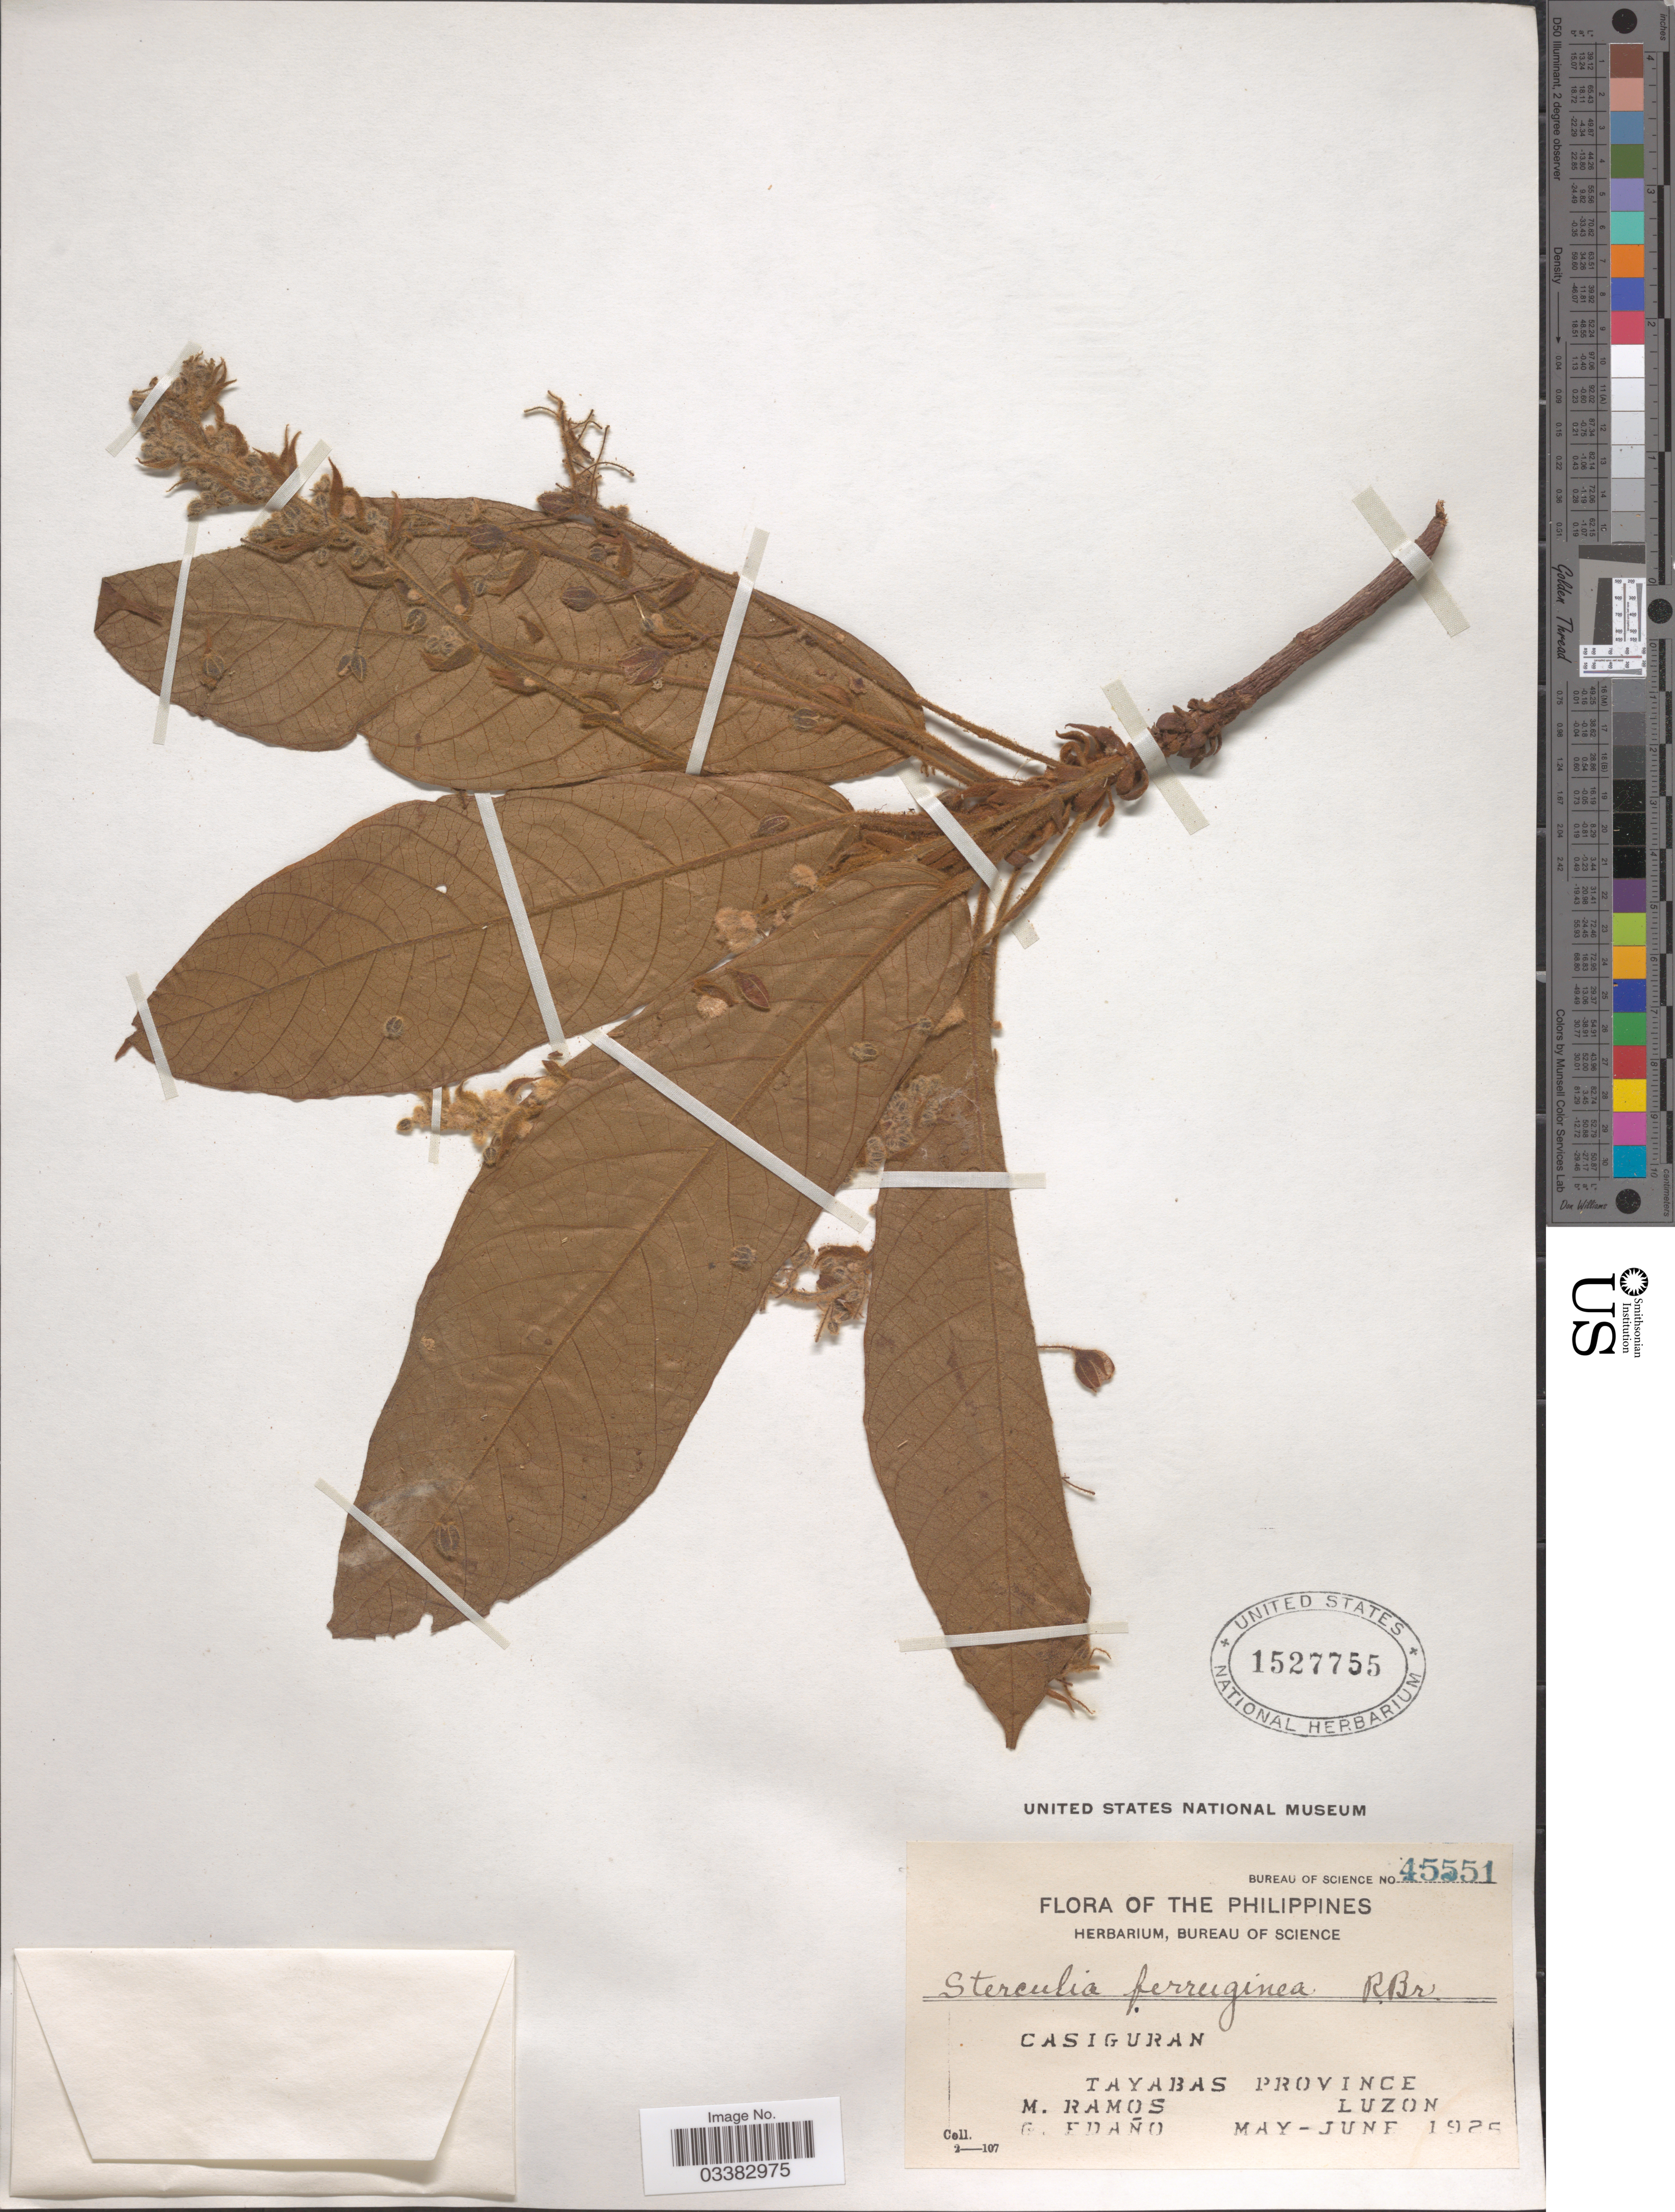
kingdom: Plantae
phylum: Tracheophyta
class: Magnoliopsida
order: Malvales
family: Malvaceae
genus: Sterculia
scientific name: Sterculia ferruginea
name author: R. Br.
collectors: M. Ramos & G. Edaño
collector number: Bureau of Science 45551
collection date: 1925-05/1925-06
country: Philippines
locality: Casiguran, Tayabas Province, Luzon.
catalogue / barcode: US 1527755